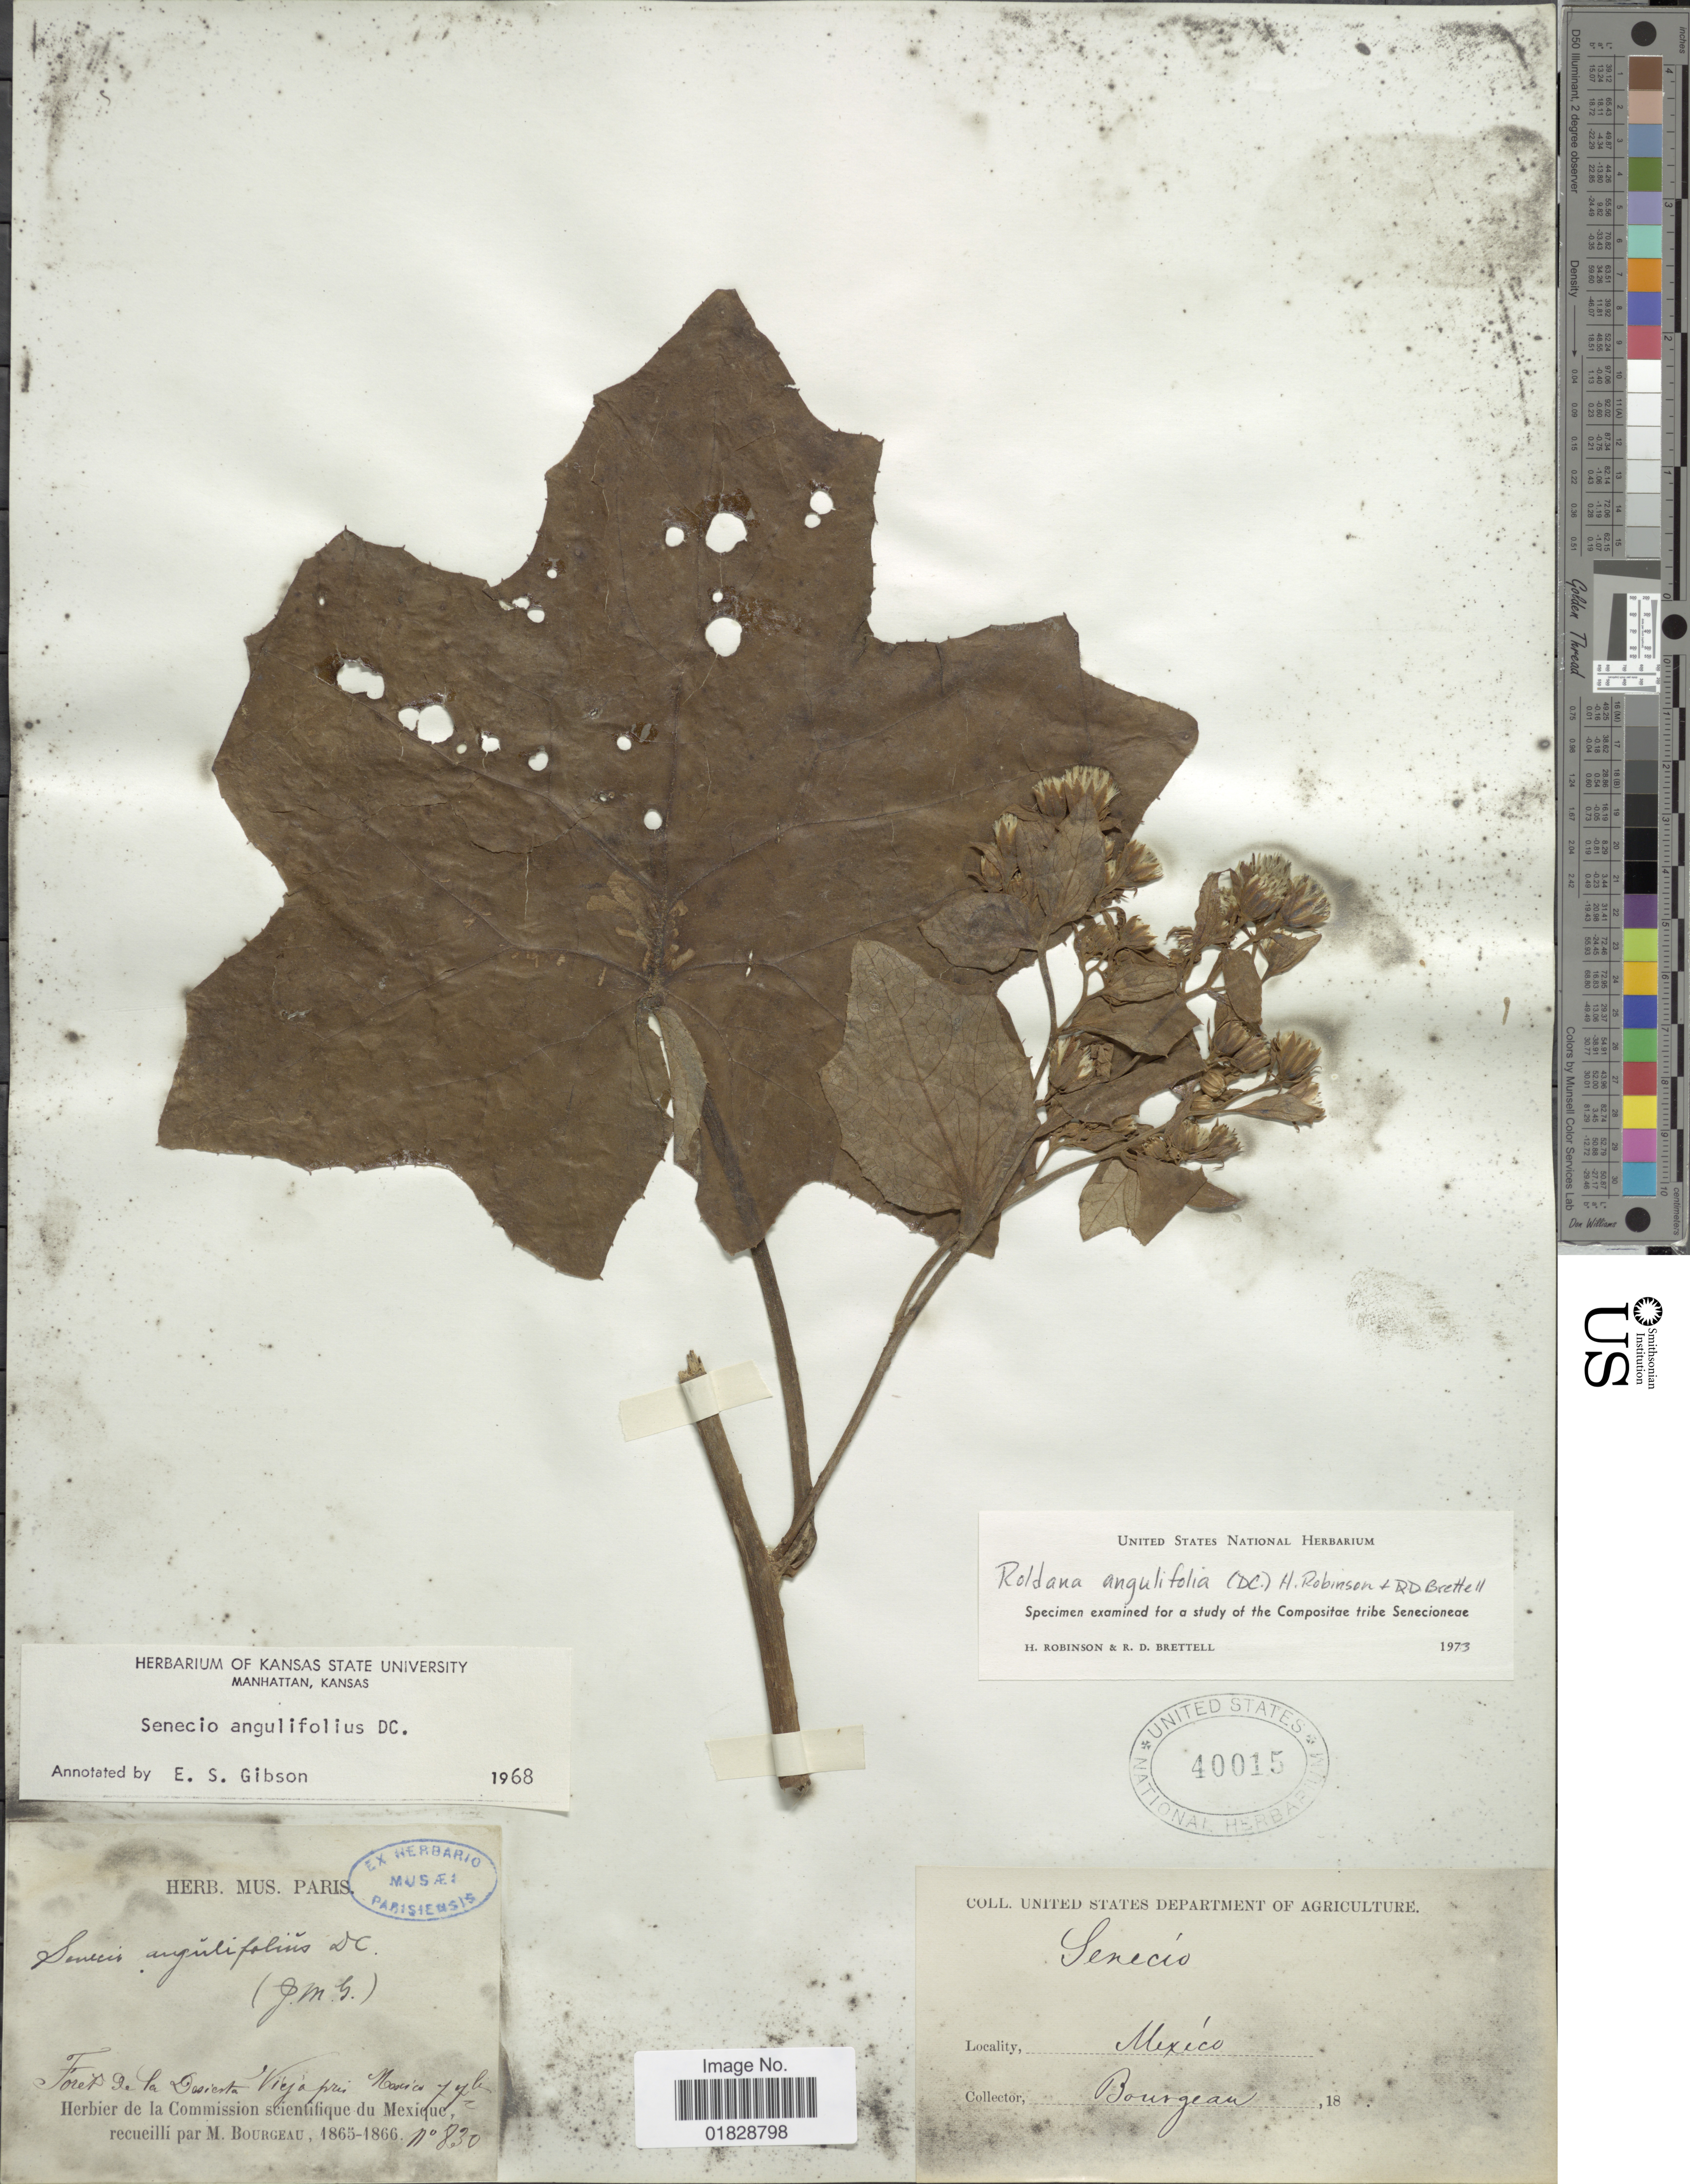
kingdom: Plantae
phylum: Tracheophyta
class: Magnoliopsida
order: Asterales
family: Asteraceae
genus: Roldana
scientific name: Roldana angulifolia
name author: (DC.) H. Rob. & Brettell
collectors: M. Bourgeau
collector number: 830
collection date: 1865-09-07/1866-07-07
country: Mexico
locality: Forêt de la Desierte Vieja près Mexico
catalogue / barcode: US 40015